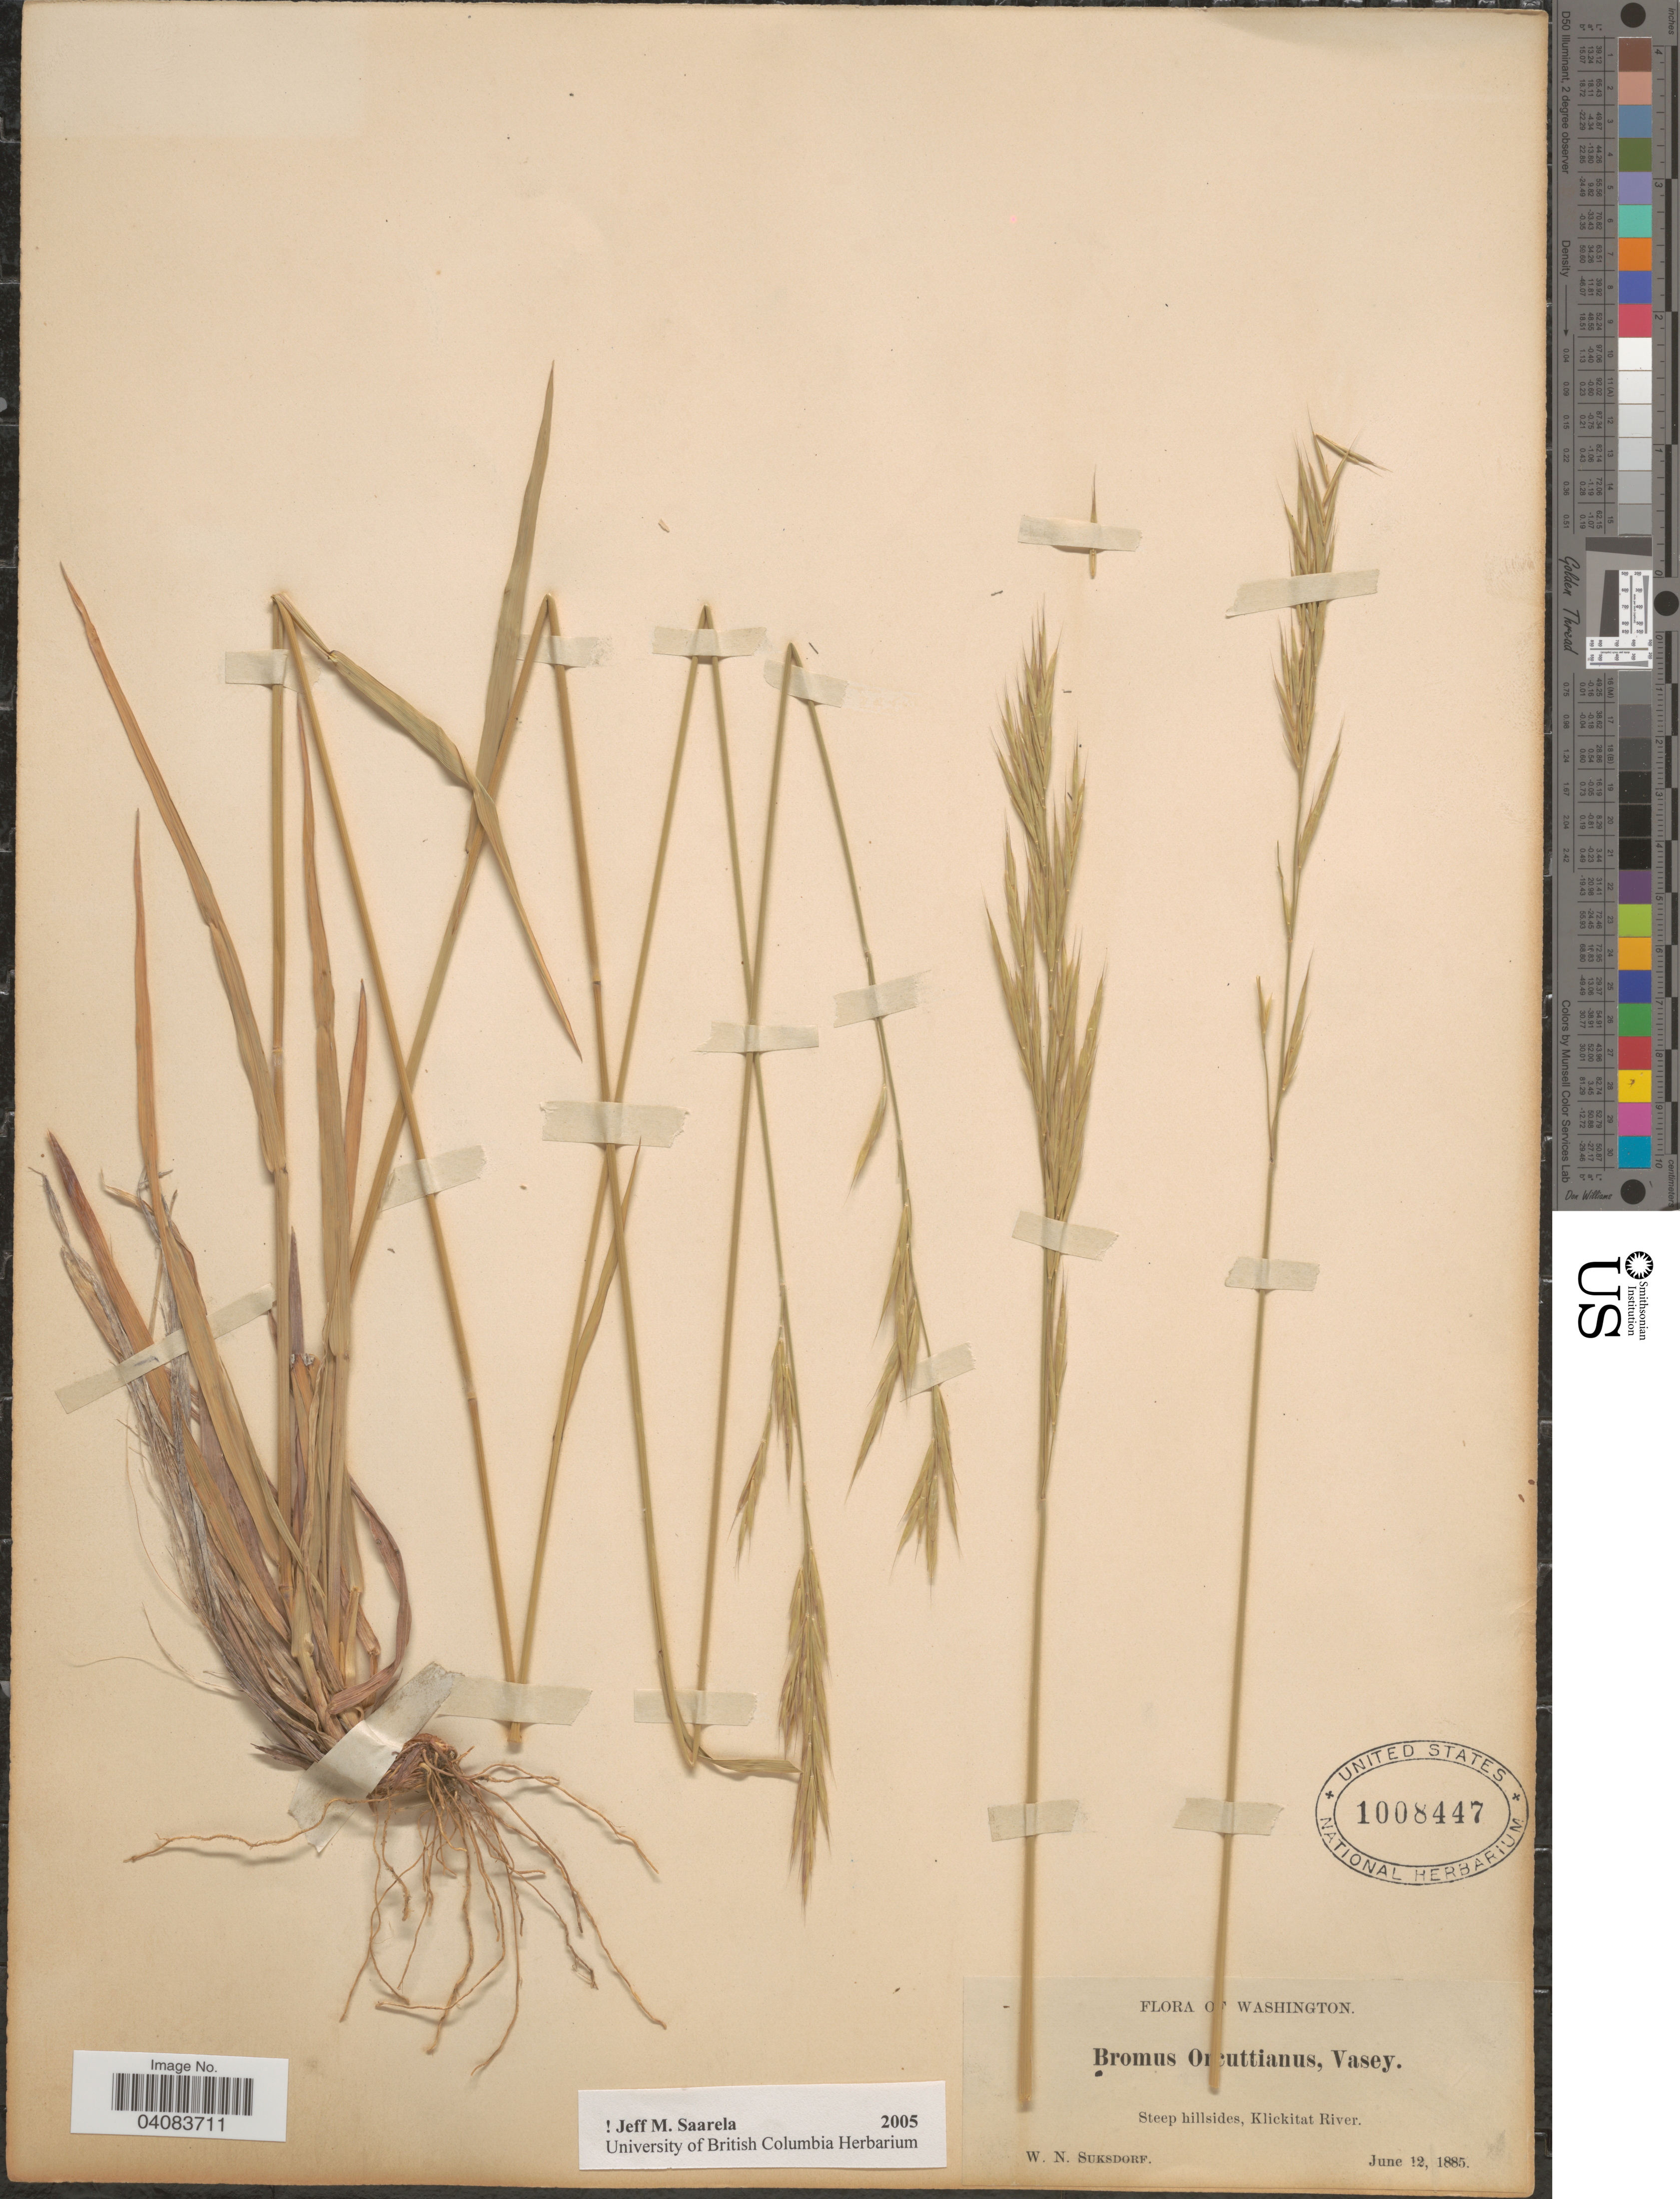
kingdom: Plantae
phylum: Tracheophyta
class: Liliopsida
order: Poales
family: Poaceae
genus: Bromus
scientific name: Bromus orcuttianus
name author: Vasey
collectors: W. N. Suksdorf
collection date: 1885-06-12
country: United States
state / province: Washington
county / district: Klickitat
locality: Steep hillsides, Klickitat River.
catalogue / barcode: US 1008447